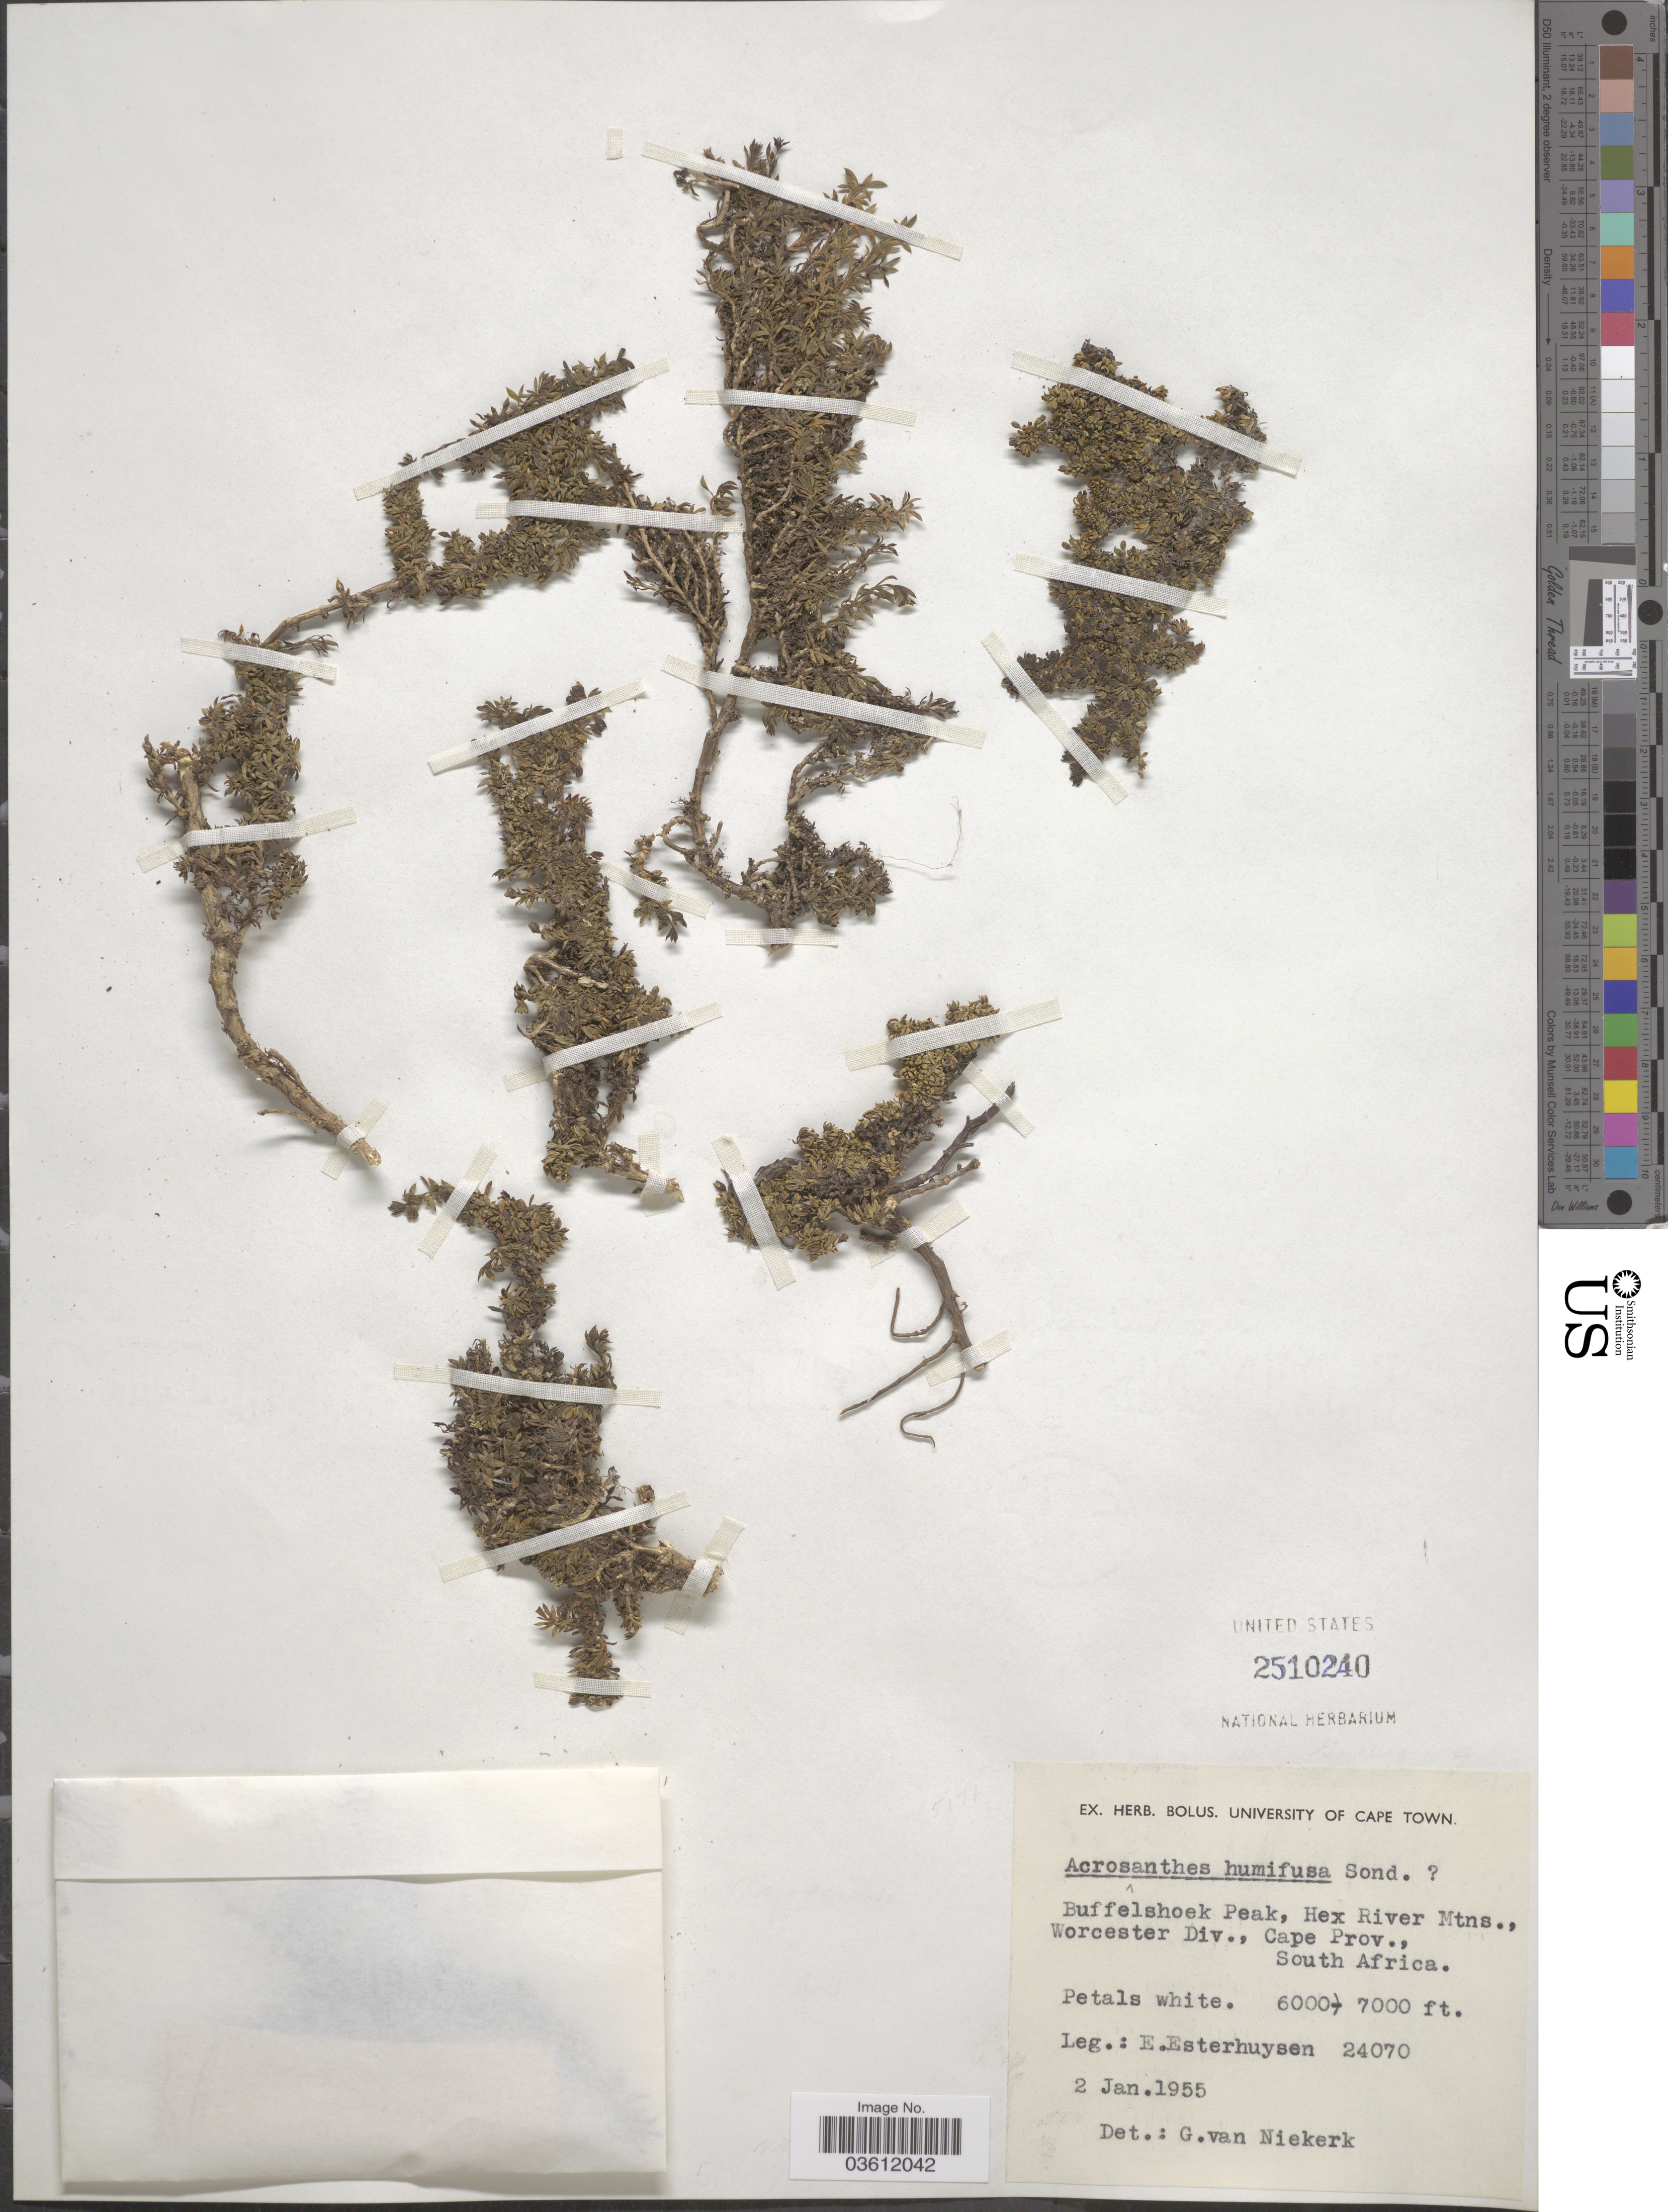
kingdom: Plantae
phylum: Tracheophyta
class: Magnoliopsida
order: Caryophyllales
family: Aizoaceae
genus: Acrosanthes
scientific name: Acrosanthes humifusa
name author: Sond.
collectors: E. E. Esterhuysen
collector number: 24070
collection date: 1955-01-02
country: South Africa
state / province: Western Cape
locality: Buffelshoek Peak, Hex River Mtns., Worcester Div.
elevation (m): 1829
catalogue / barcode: US 2510240